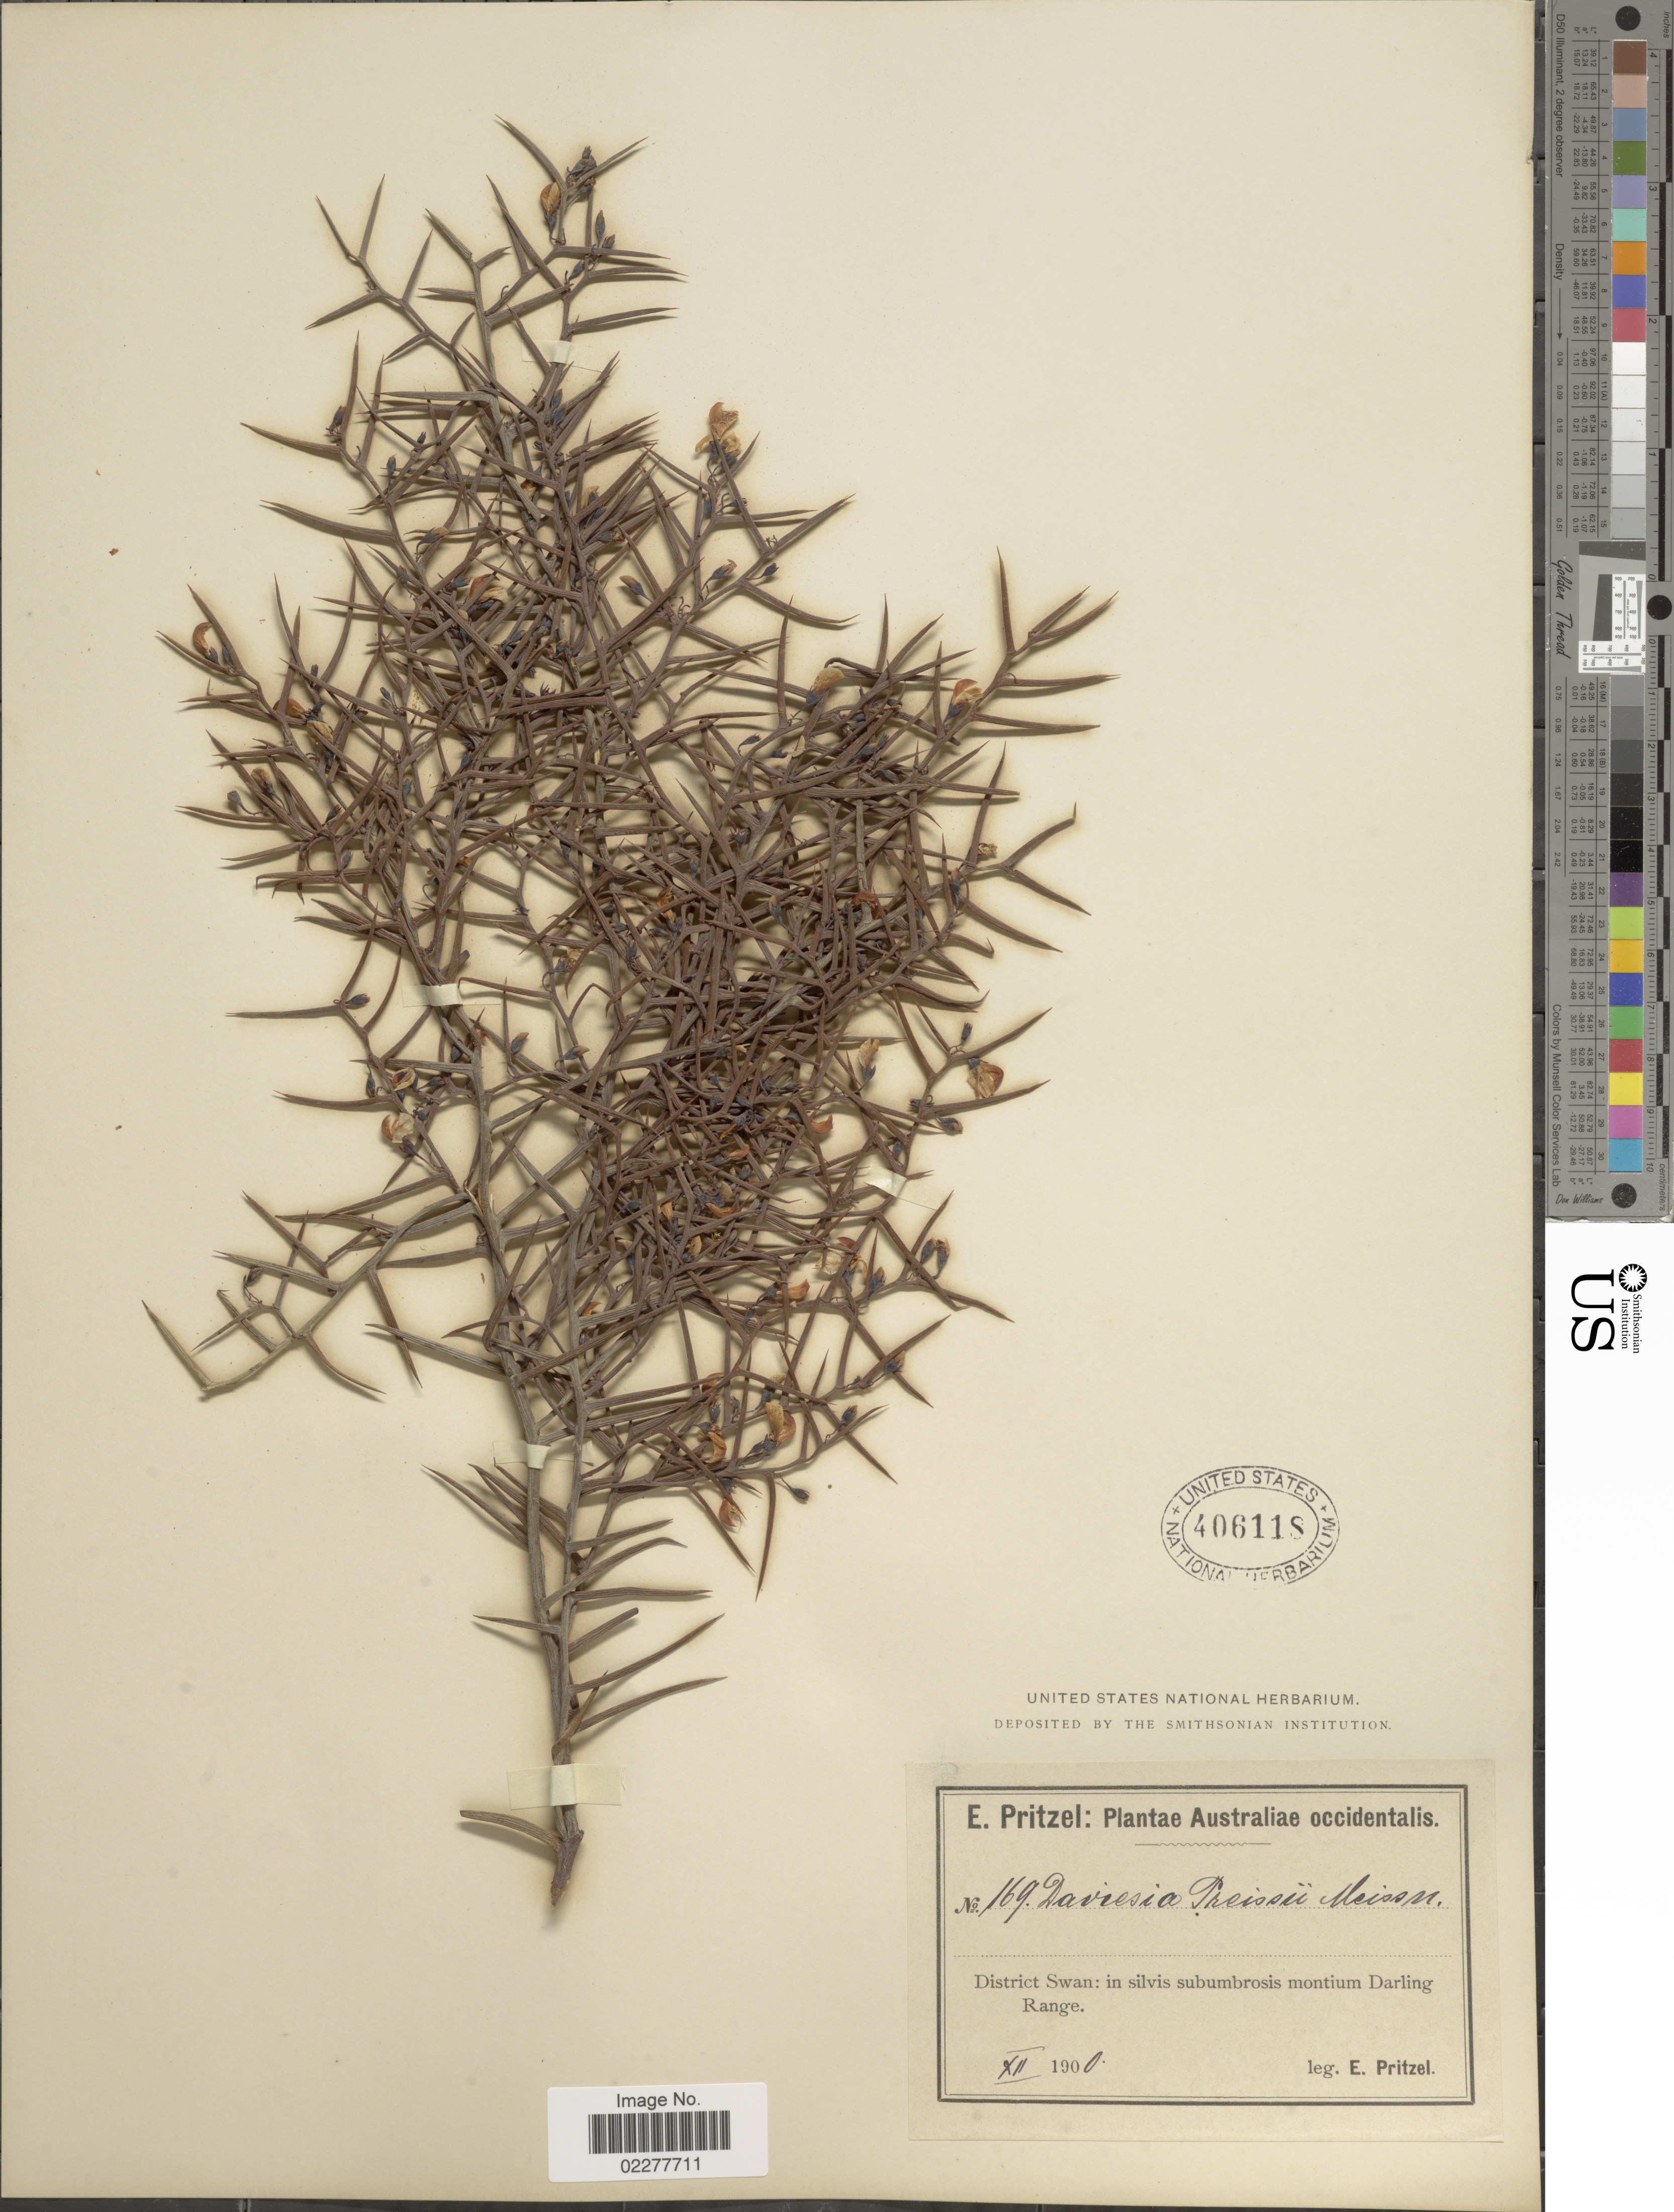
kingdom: Plantae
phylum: Tracheophyta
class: Magnoliopsida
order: Fabales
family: Fabaceae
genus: Daviesia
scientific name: Daviesia preissii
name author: Meisn.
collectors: E. G. Pritzel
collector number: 169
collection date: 1900-12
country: Australia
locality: Australiae occidentalis. District Swan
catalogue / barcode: US 406118